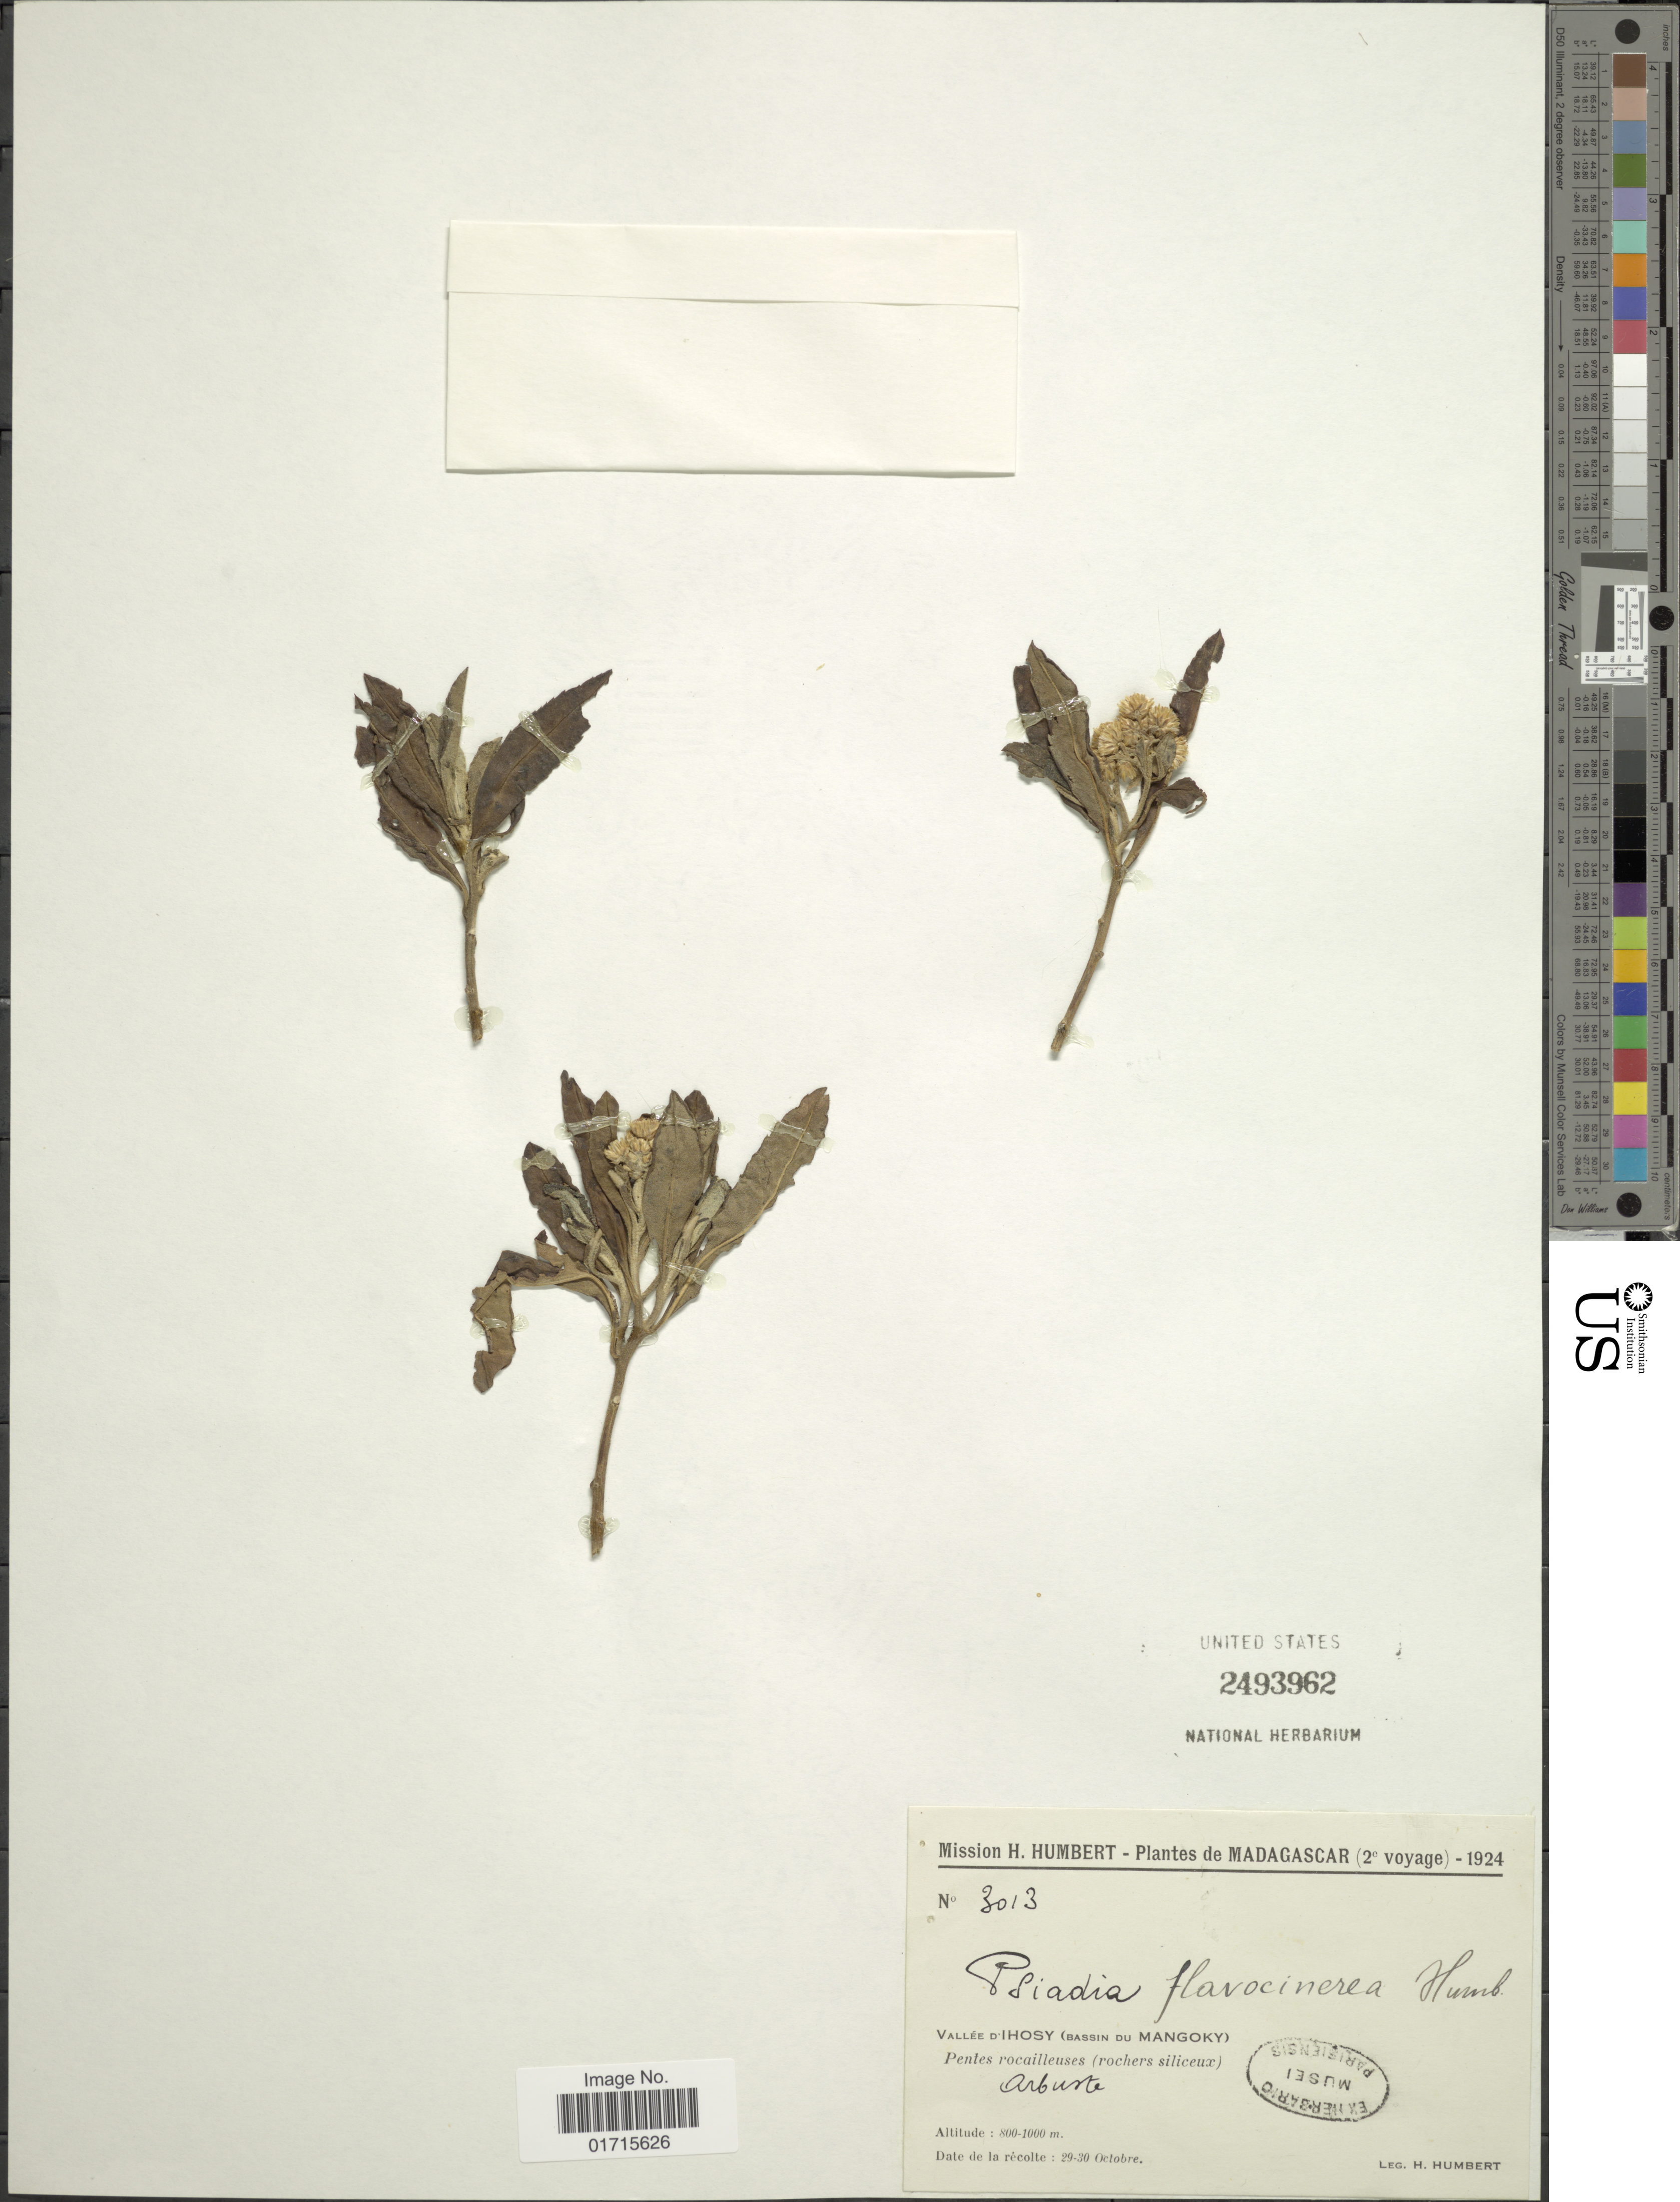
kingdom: Plantae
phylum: Tracheophyta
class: Magnoliopsida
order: Asterales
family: Asteraceae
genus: Psiadia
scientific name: Psiadia flavocinerea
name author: Humbert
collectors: H. Humbert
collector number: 3013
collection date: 1924-10-29/1924-10-30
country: Madagascar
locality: Vallee d'Ihosy (Bassin Du Mangoky) Pentes rocailleuses (rochers silliceux)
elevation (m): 800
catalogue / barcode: US 2493962